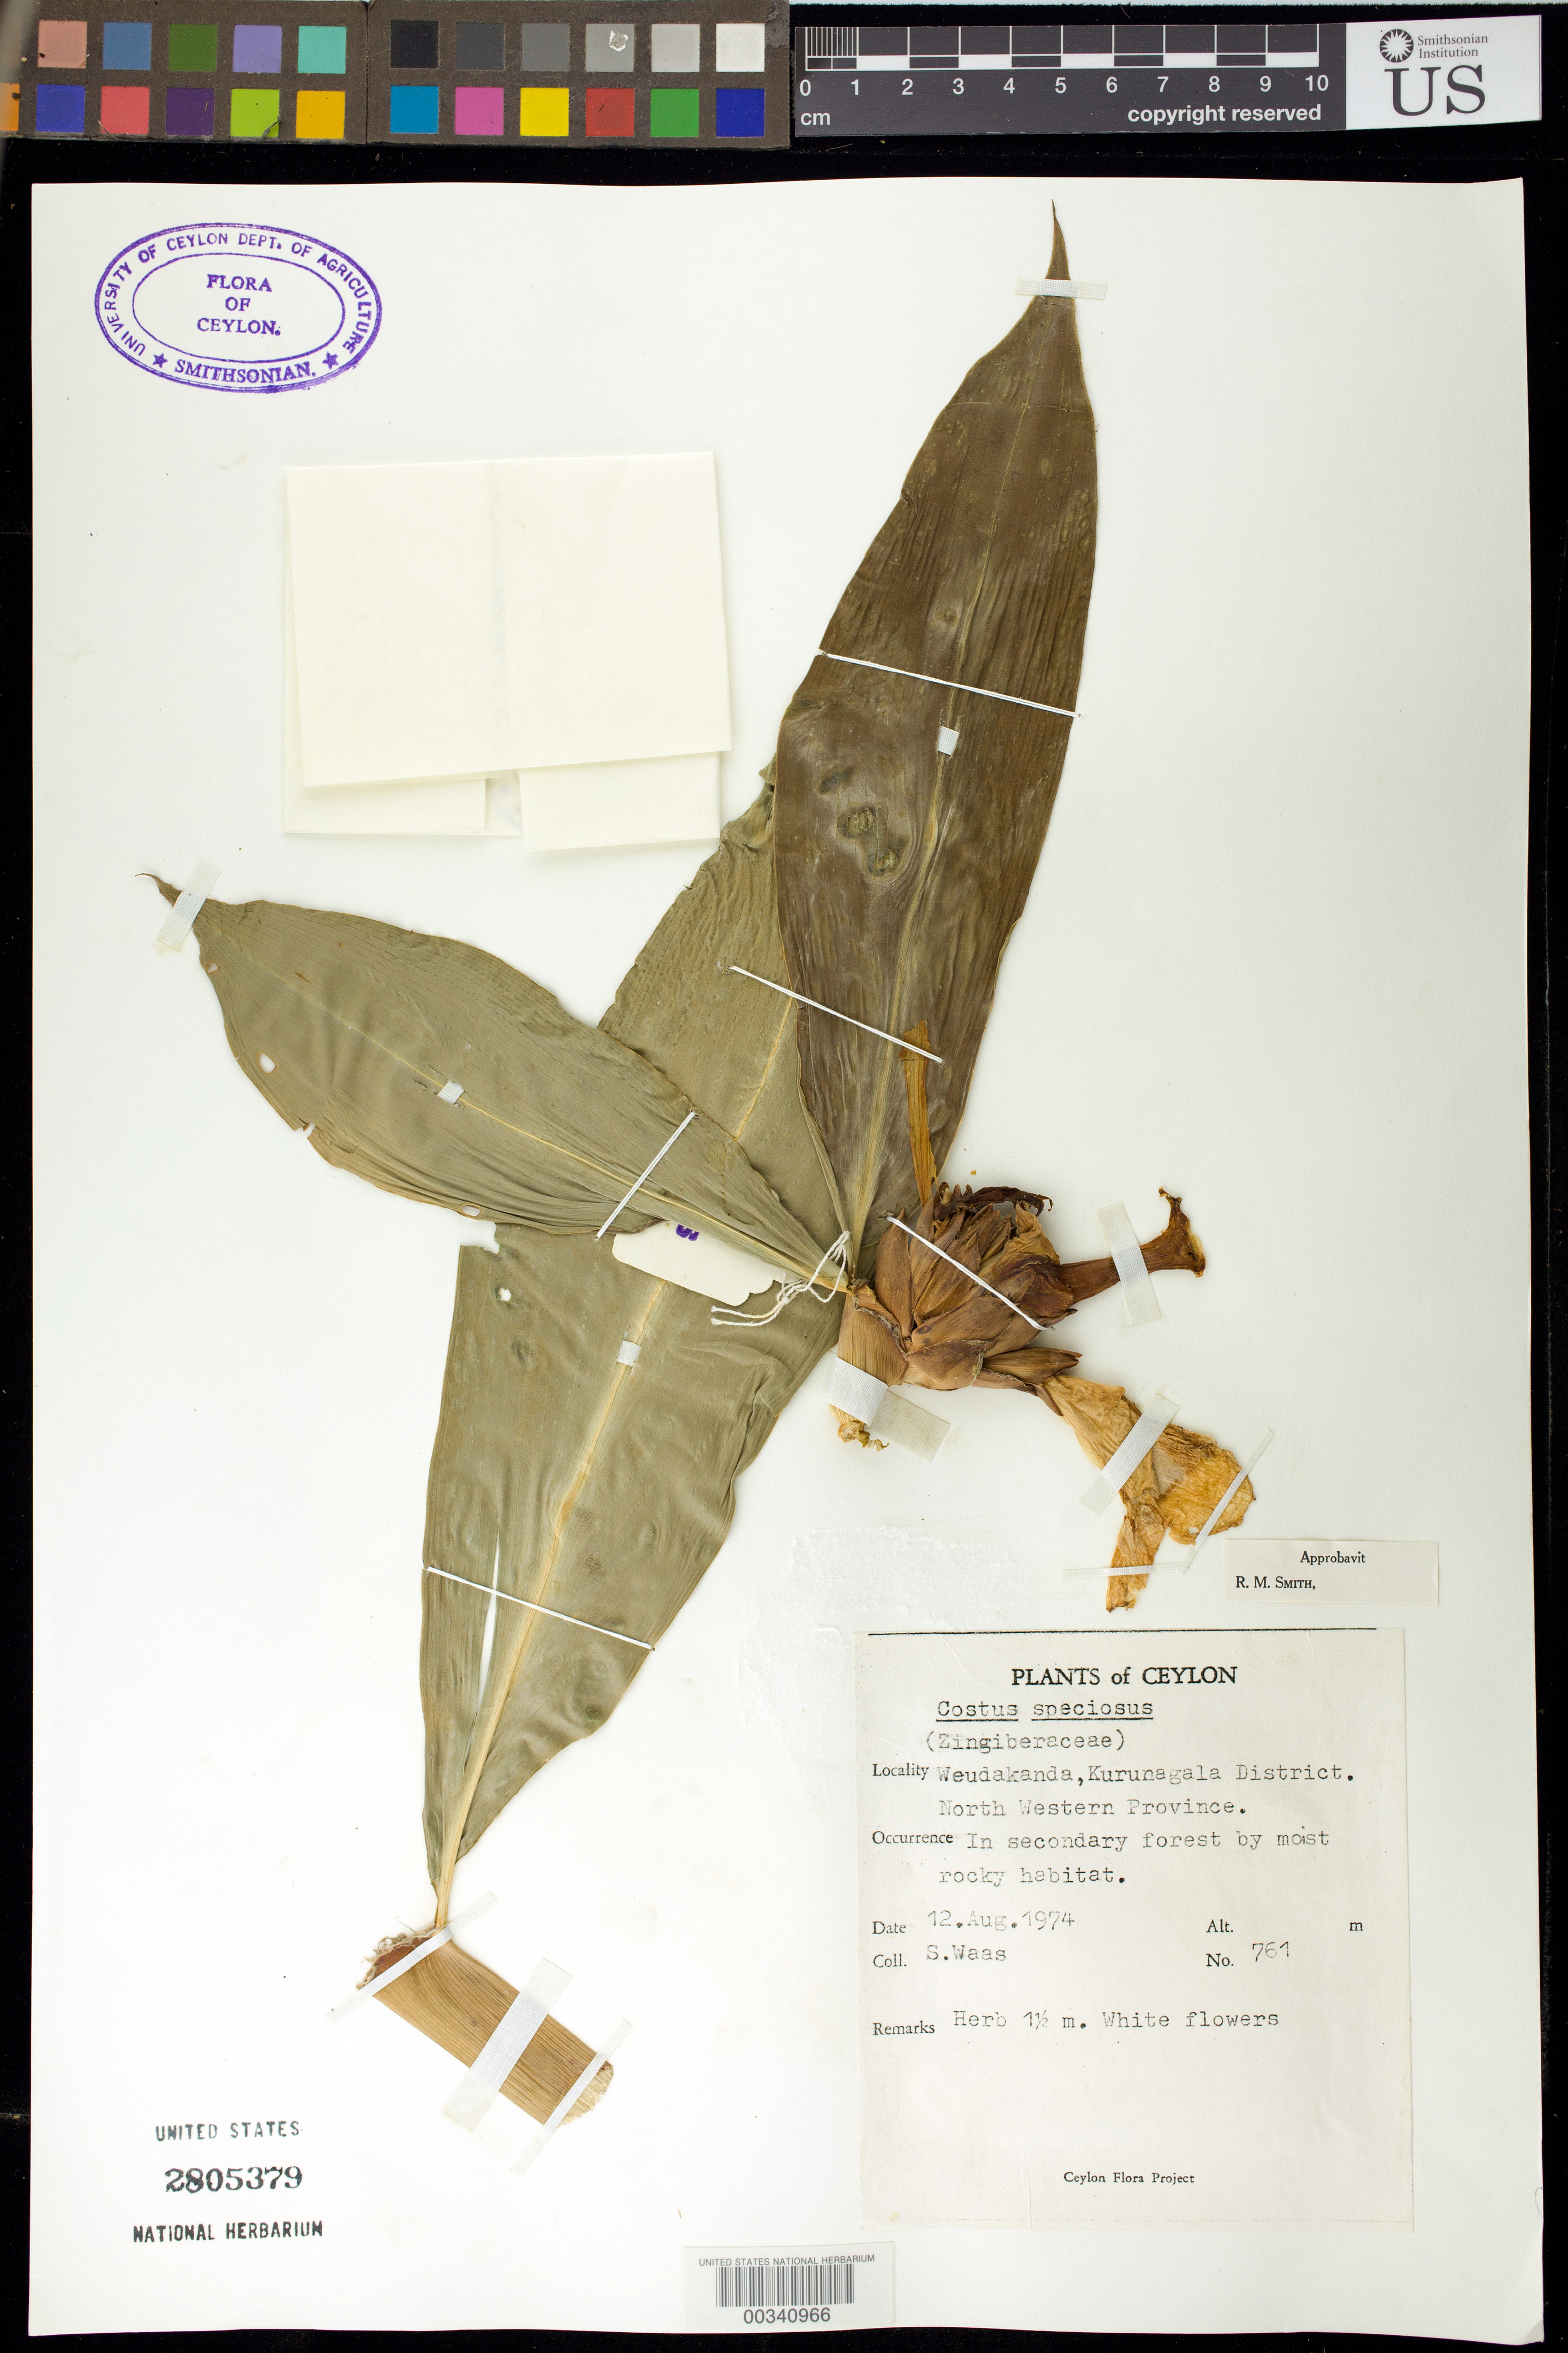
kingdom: Plantae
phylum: Tracheophyta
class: Liliopsida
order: Zingiberales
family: Costaceae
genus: Hellenia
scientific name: Hellenia speciosa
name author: (J. Koenig) S.R. Dutta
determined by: (US) Smithsonian Institution - National Museum of Natural History - Department of Botany (UNITED STATES)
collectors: S. Waas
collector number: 761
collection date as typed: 12 Aug 1974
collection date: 1974-08-12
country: Sri Lanka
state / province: North Western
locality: Plants of ceylon, weudakanda, kurunagala dist, north western prov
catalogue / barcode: US 2805379